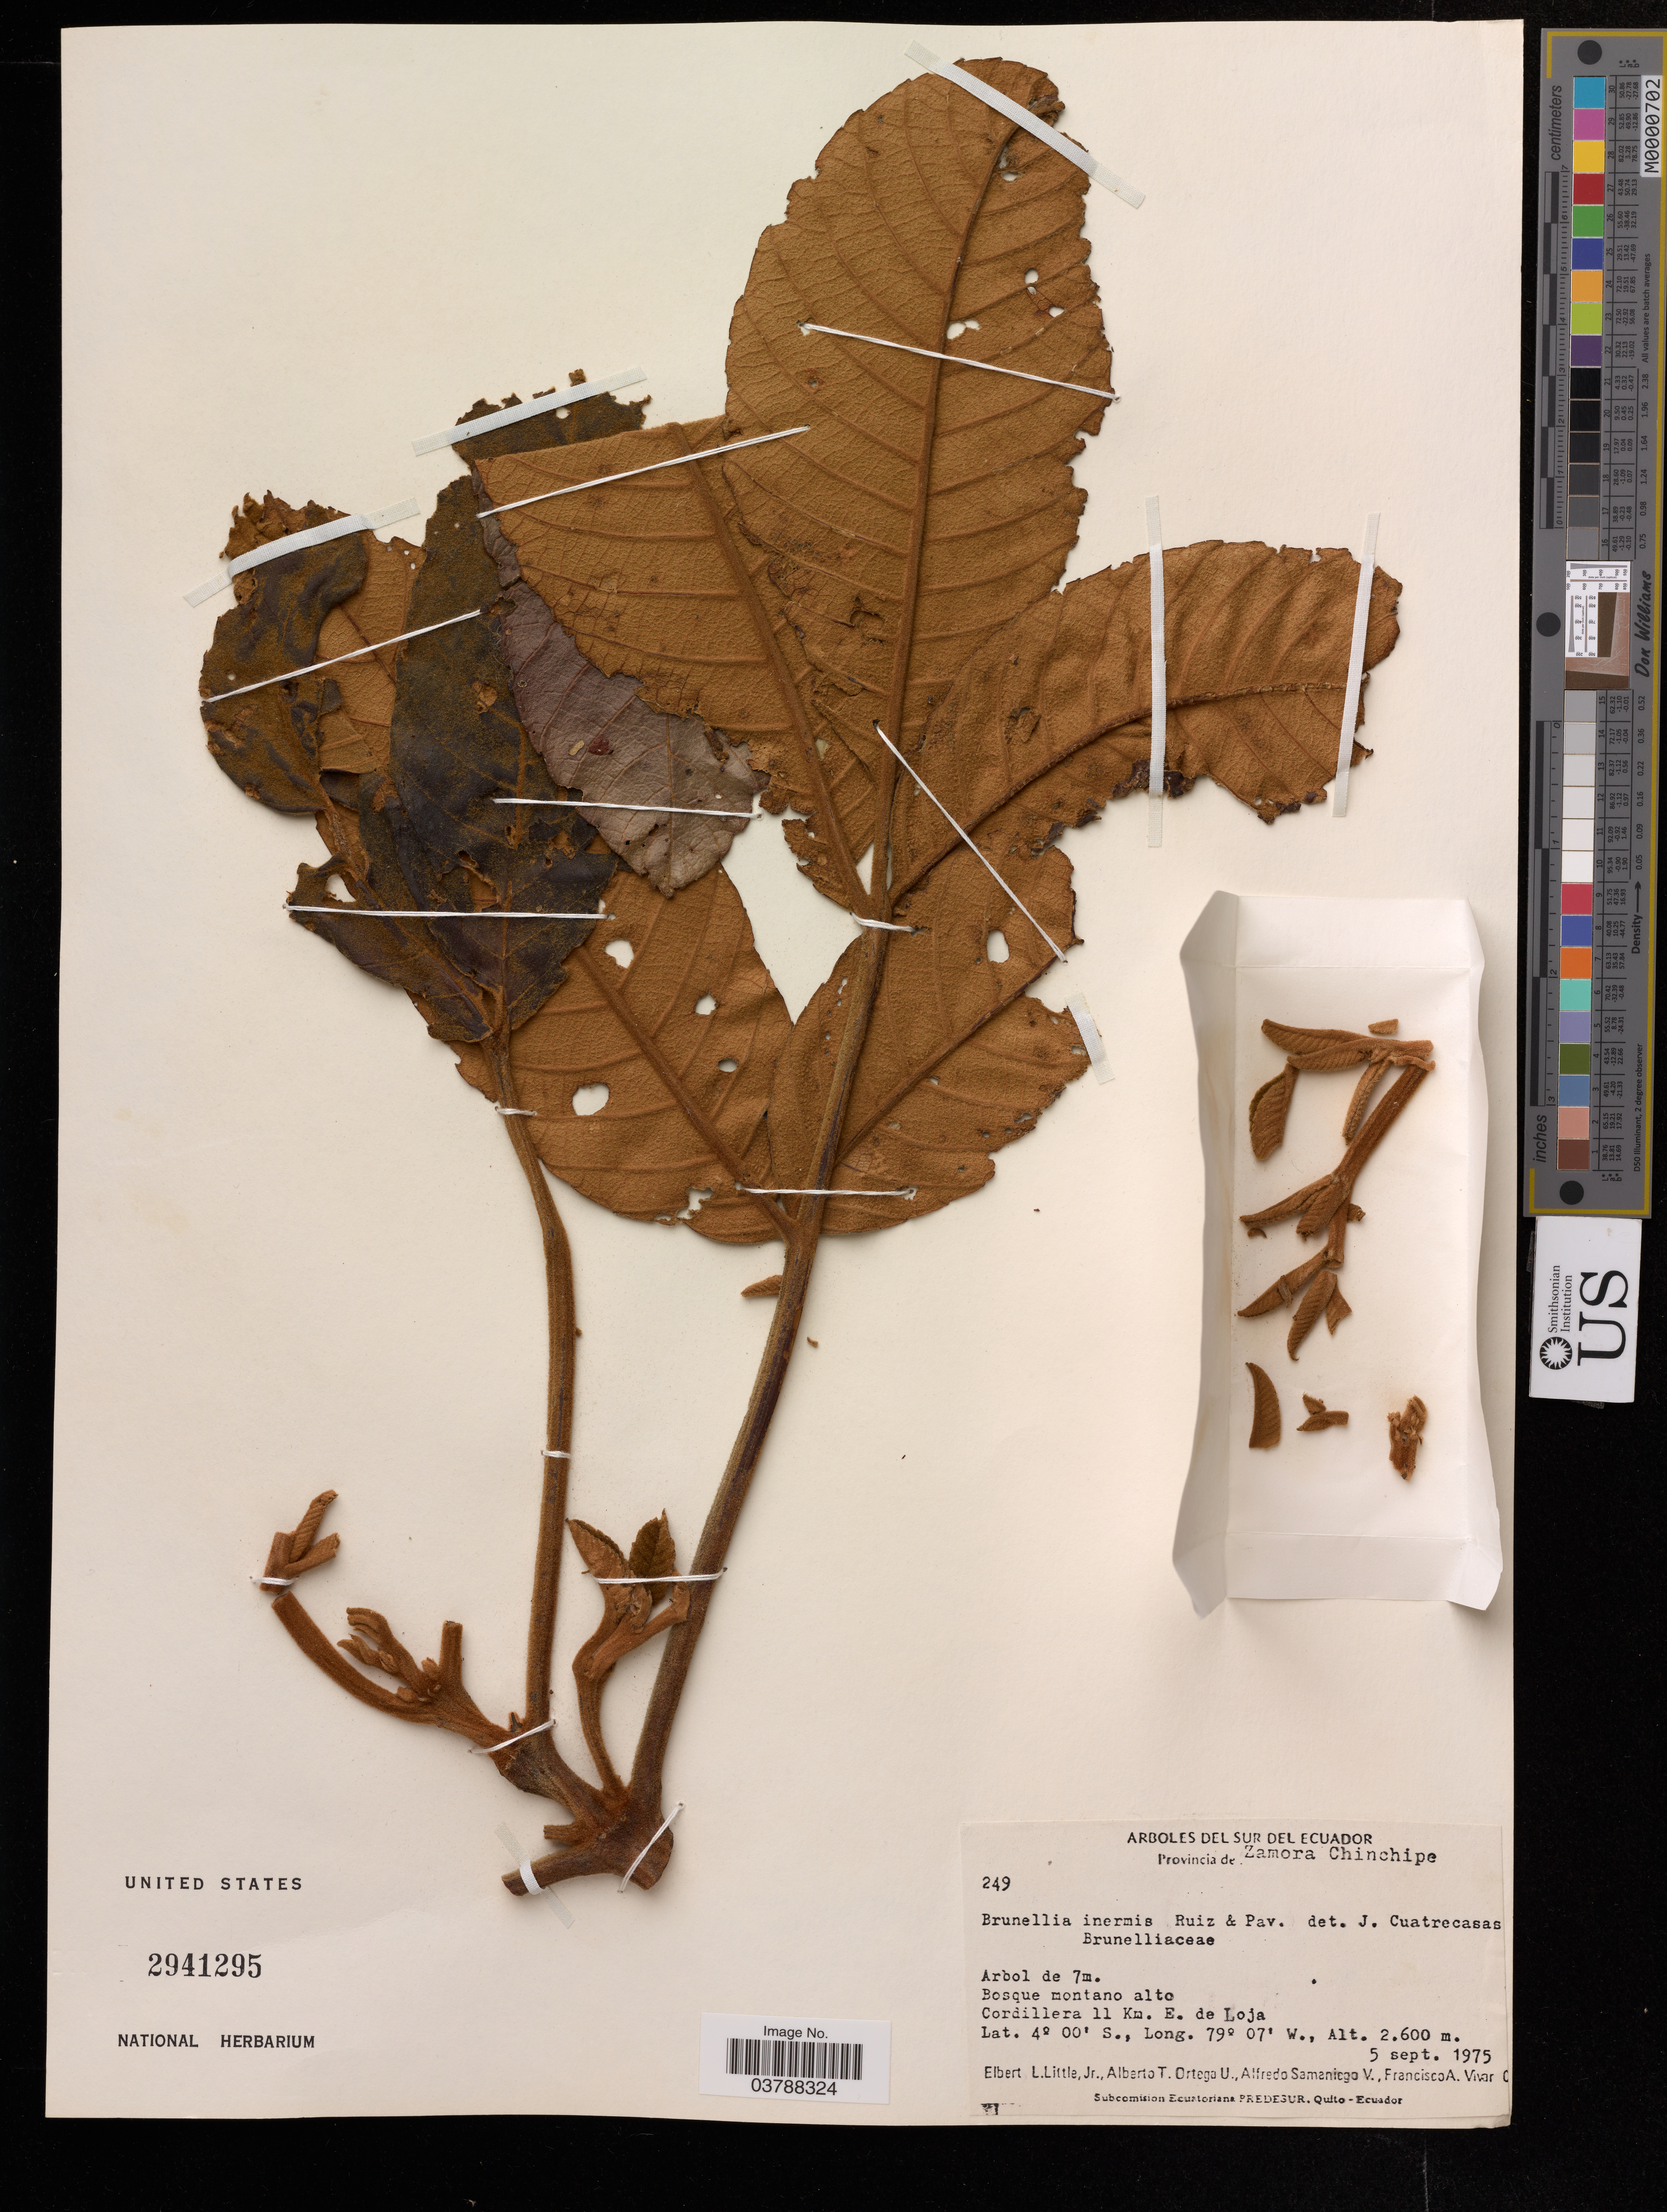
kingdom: Plantae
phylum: Tracheophyta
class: Magnoliopsida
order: Oxalidales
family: Brunelliaceae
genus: Brunellia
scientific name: Brunellia inermis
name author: Ruiz & Pav.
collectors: E. L. Little, A. T. Ortega U., A. V. Samaniego & F. A. Vivar C.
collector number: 249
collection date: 1975-09-05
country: Ecuador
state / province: Zamora-Chinchipe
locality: Cordillera 11 Km. E. de Loja.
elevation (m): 2600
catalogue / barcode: US 2941295